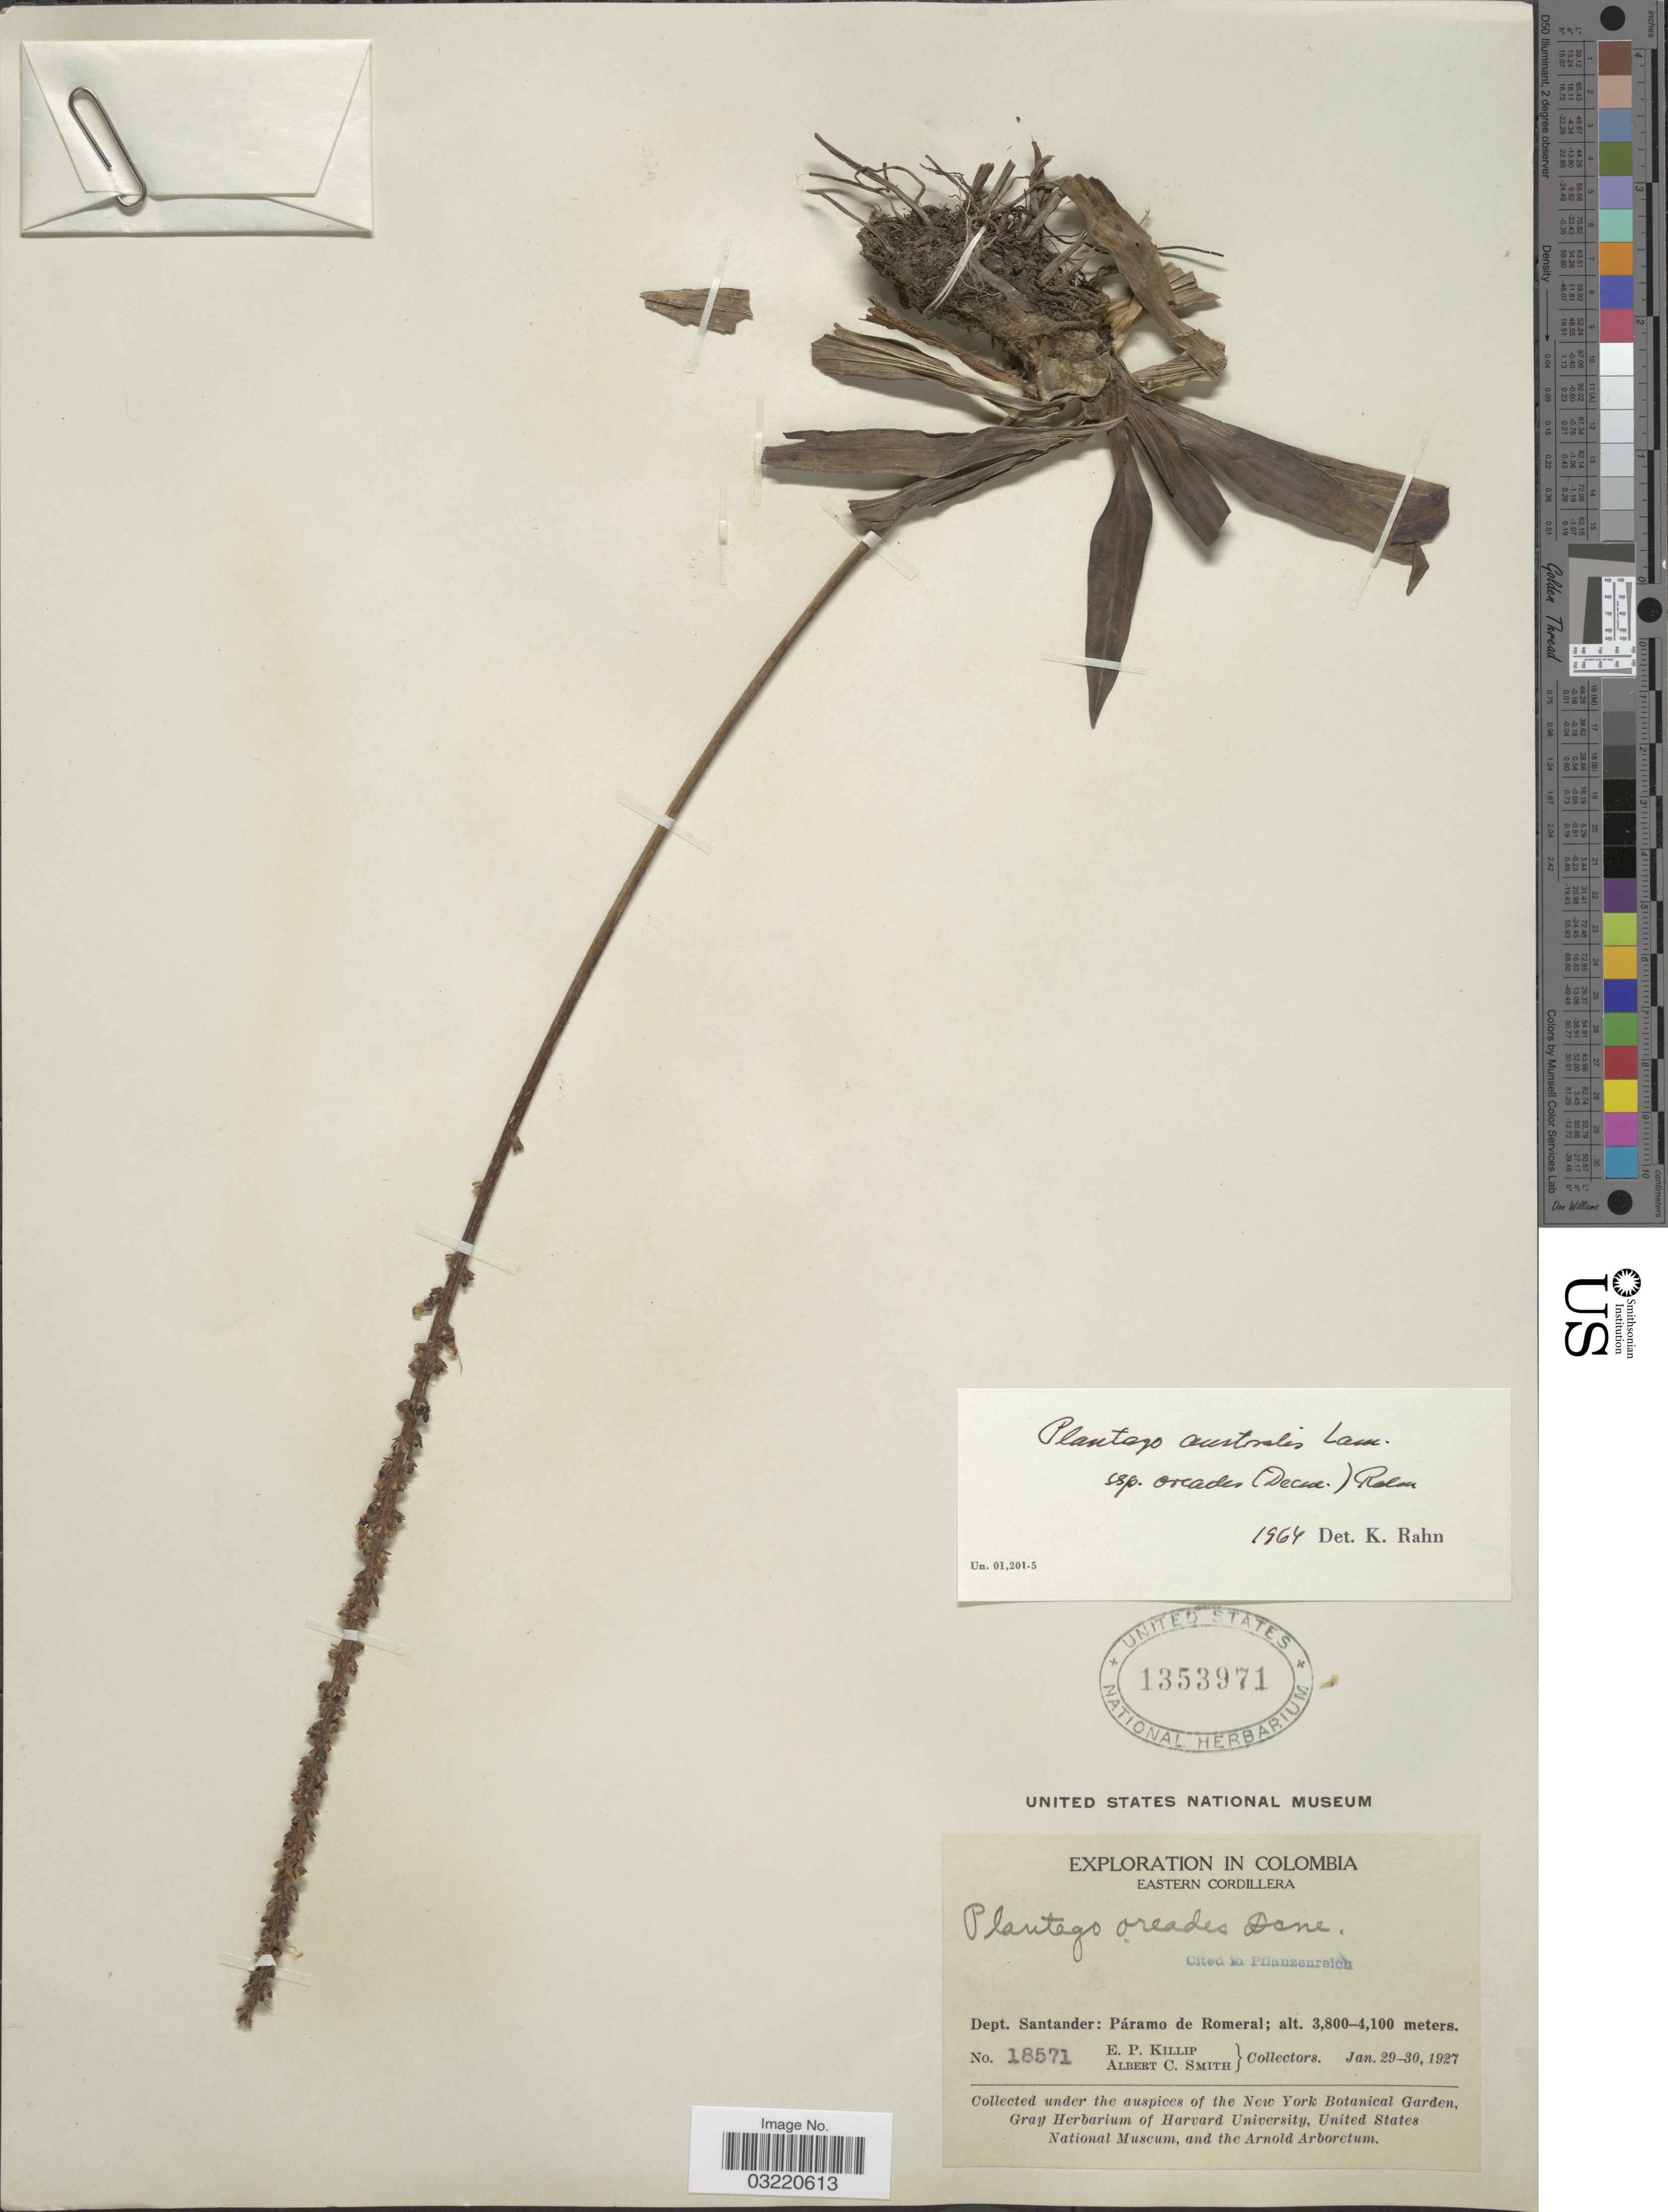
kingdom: Plantae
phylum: Tracheophyta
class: Magnoliopsida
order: Lamiales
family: Plantaginaceae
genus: Plantago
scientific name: Plantago australis subsp. oreades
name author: (Decne.) Rahn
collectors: E. P. Killip & A. C. Smith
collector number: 18571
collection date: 1927-01-29/1927-01-30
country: Colombia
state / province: Santander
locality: Eastern Cordillera. Dept. Santander: Páramo de Romeral.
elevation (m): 3800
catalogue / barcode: US 1353971